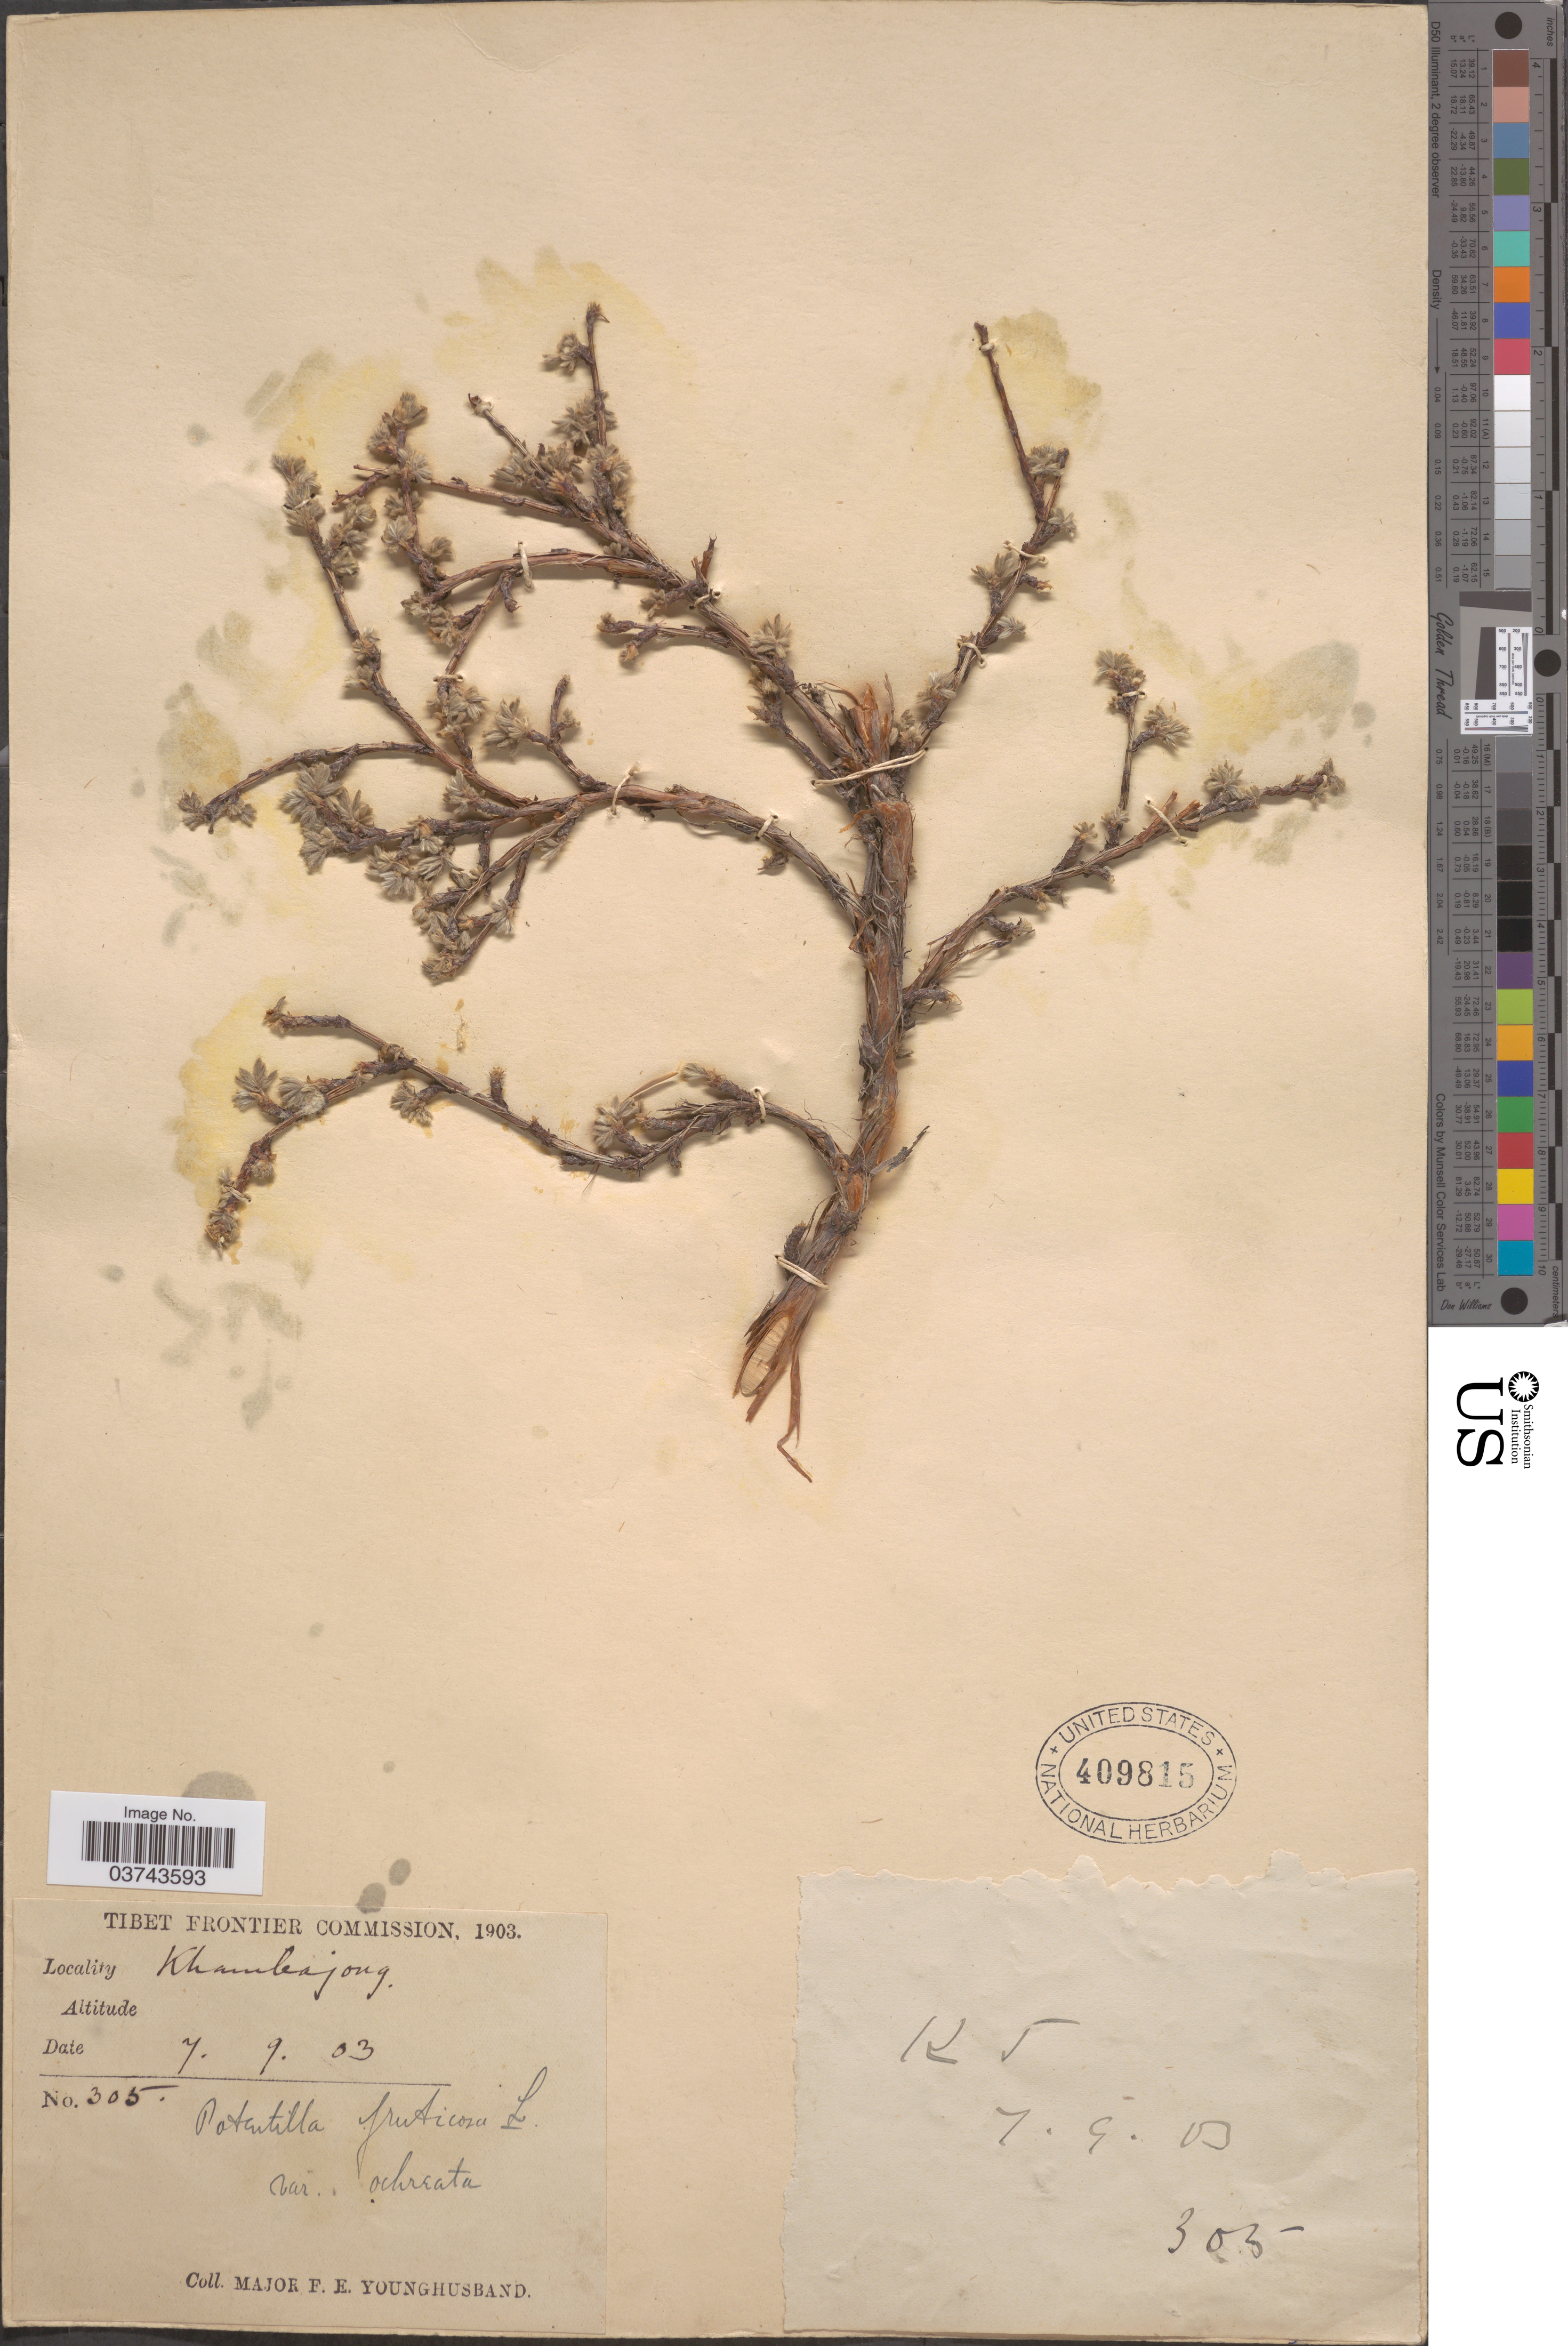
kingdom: Plantae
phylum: Tracheophyta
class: Magnoliopsida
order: Rosales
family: Rosaceae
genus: Dasiphora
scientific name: Dasiphora fruticosa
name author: (L.) Rydb.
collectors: F. Younghusband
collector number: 305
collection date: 1903-09-07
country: China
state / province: Xizang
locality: Khambajong.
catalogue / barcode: US 409815